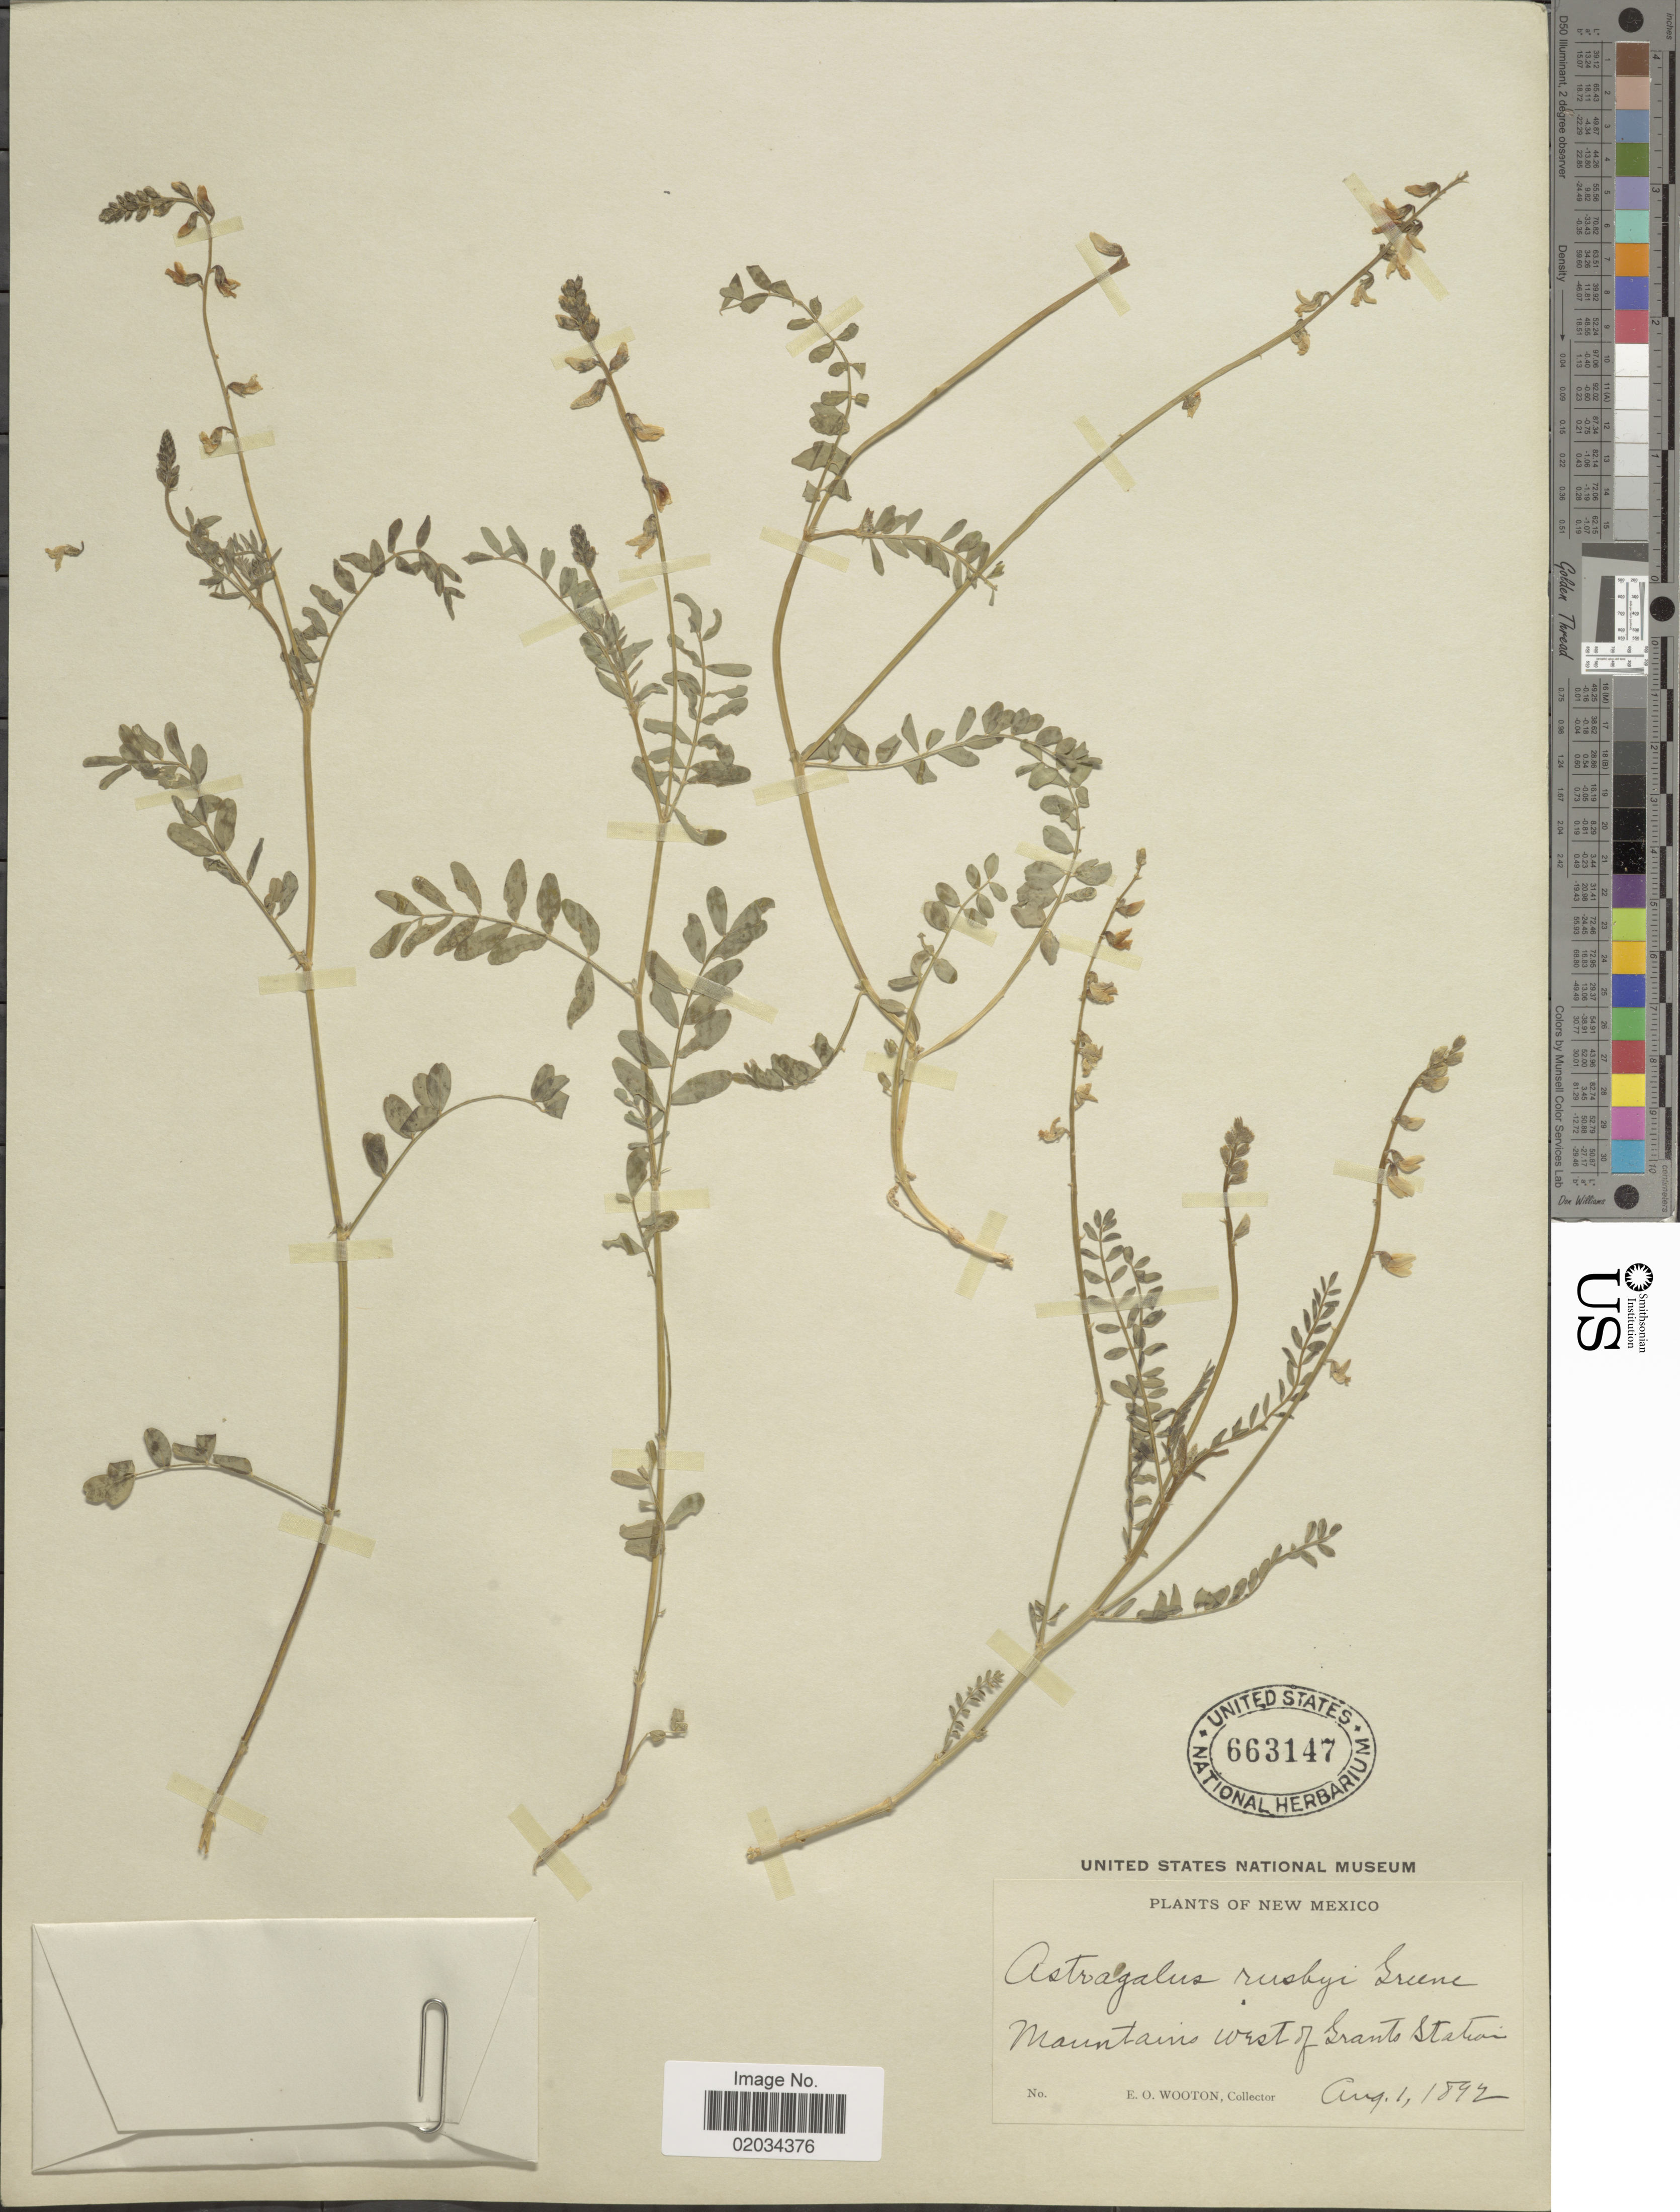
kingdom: Plantae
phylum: Tracheophyta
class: Magnoliopsida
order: Fabales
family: Fabaceae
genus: Astragalus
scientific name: Astragalus rusbyi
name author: Greene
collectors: E. O. Wooton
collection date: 1892-08-01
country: United States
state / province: New Mexico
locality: Mountains west of Grants Station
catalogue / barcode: US 663147